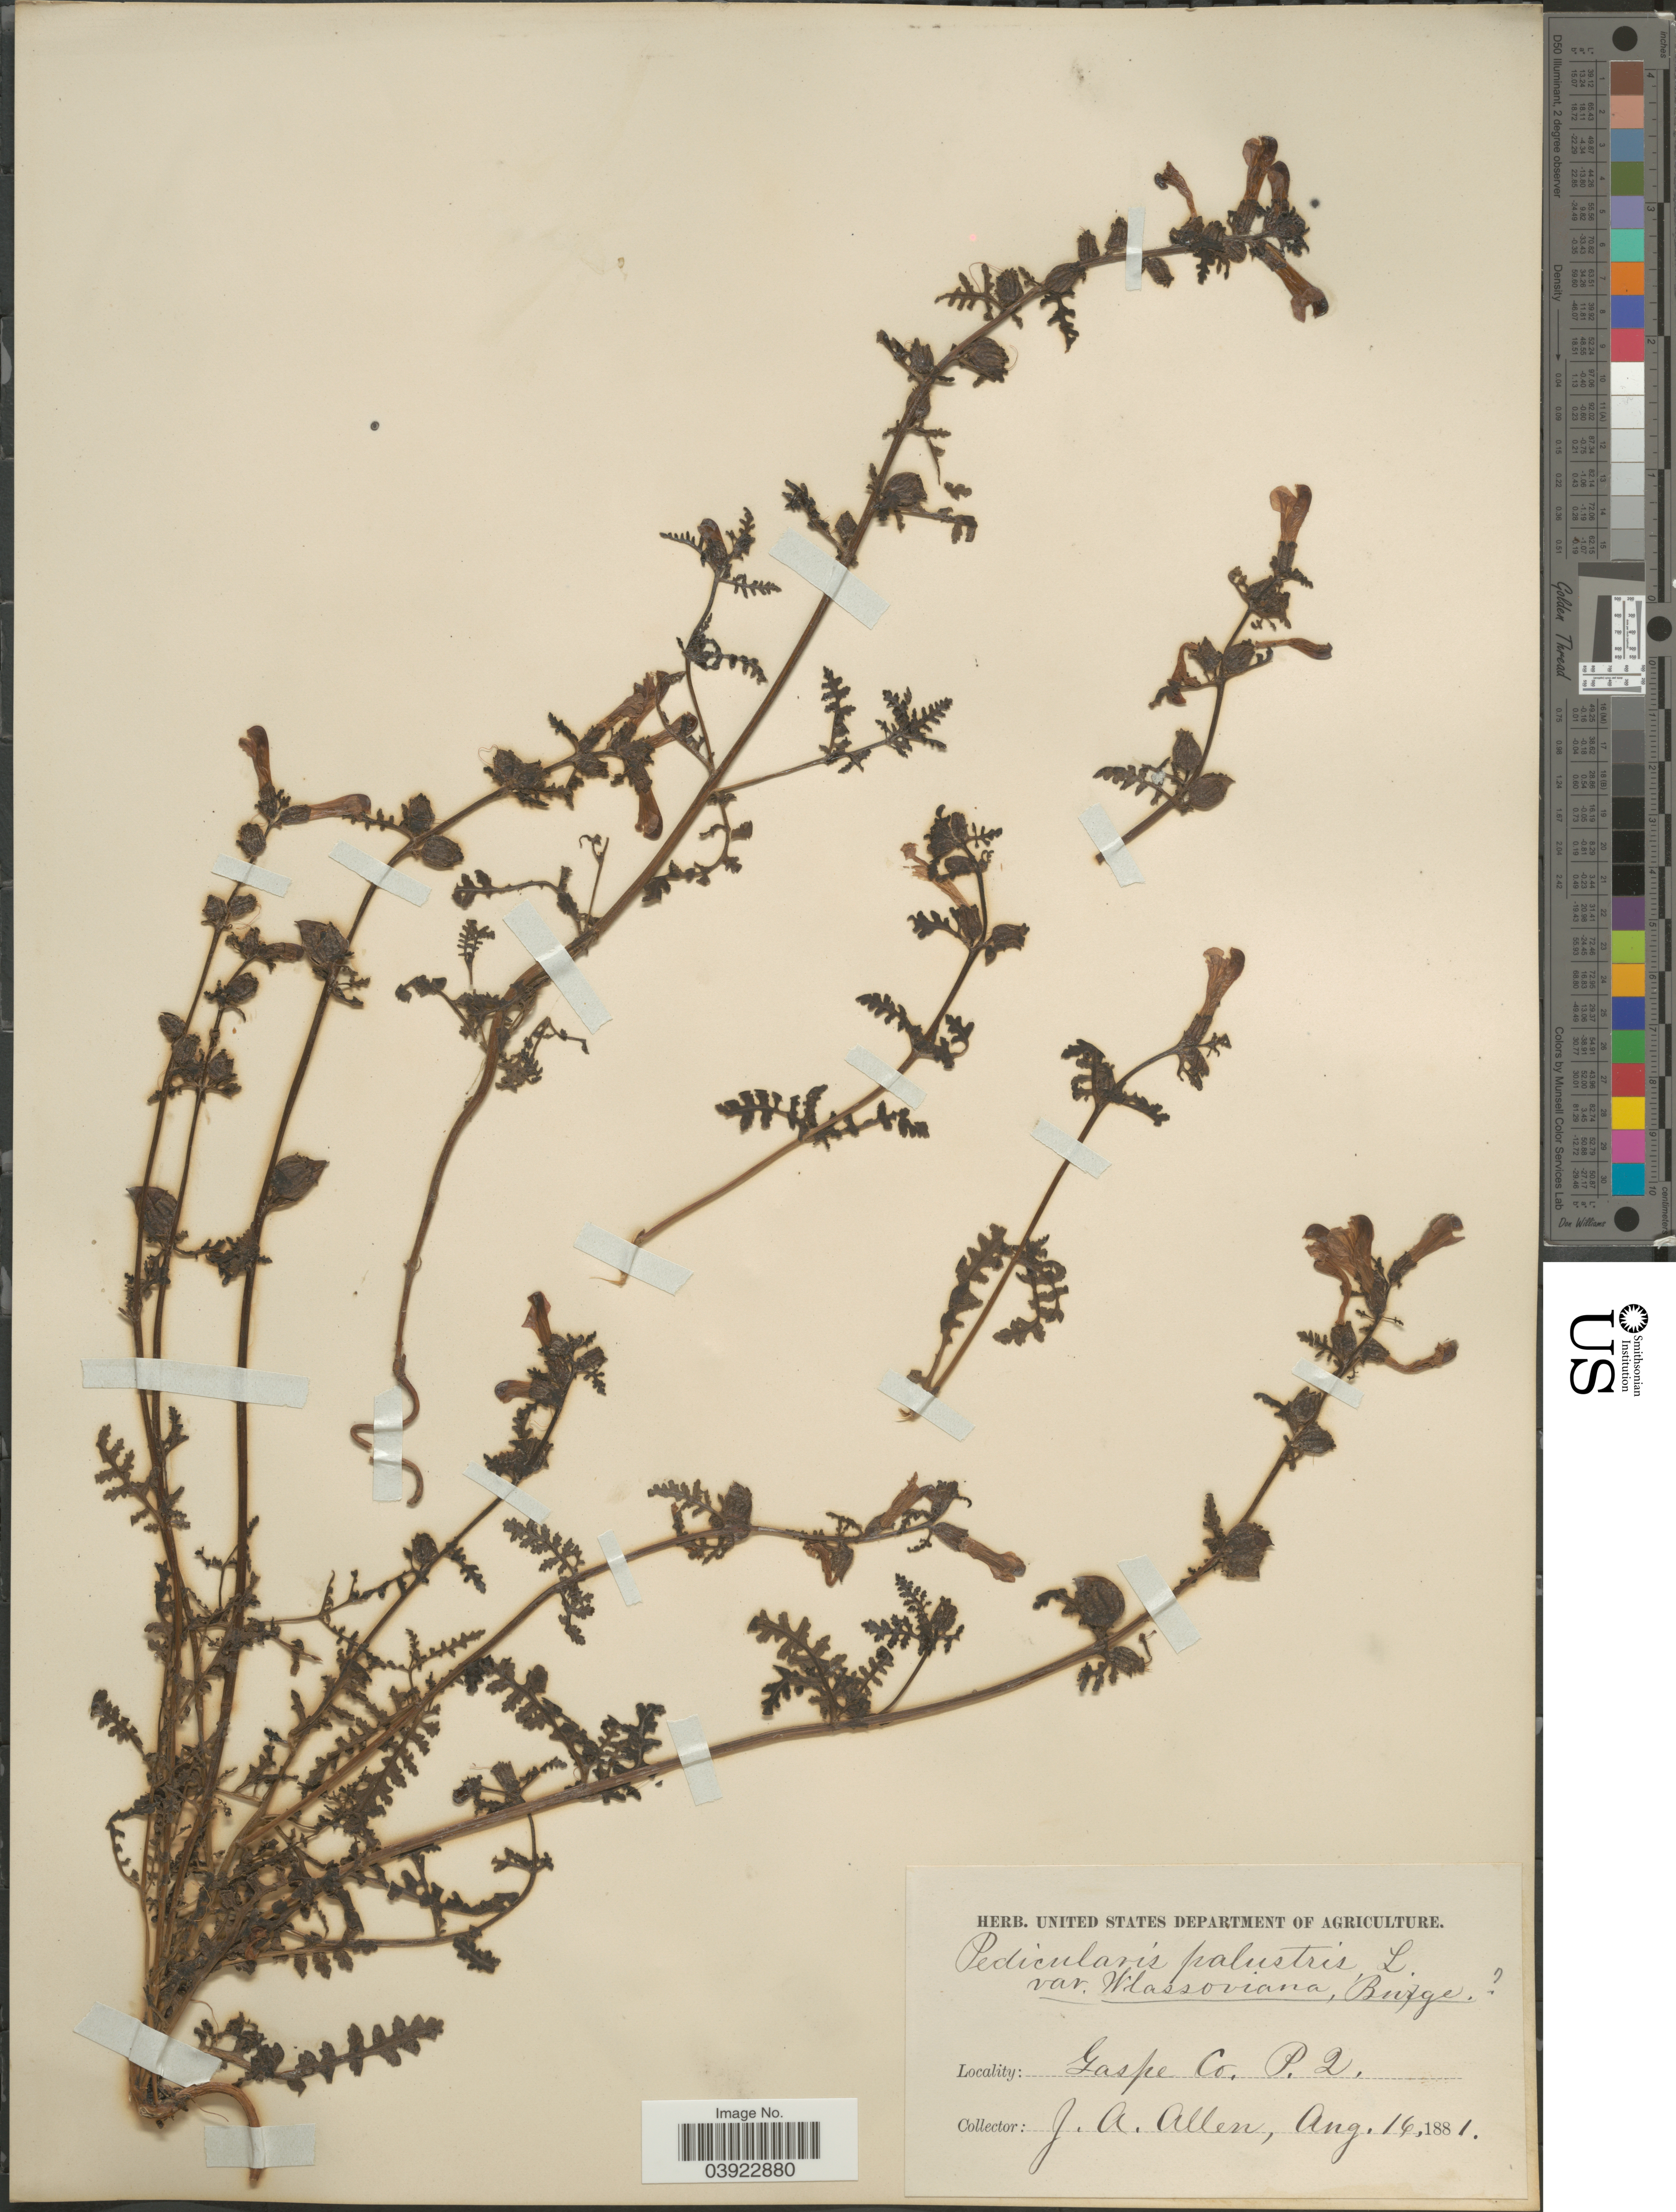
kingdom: Plantae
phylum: Tracheophyta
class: Magnoliopsida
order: Lamiales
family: Orobanchaceae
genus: Pedicularis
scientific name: Pedicularis palustris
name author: L.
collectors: J. Allen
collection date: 1881-08-16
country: Canada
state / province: Quebec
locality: Gaspe Co.